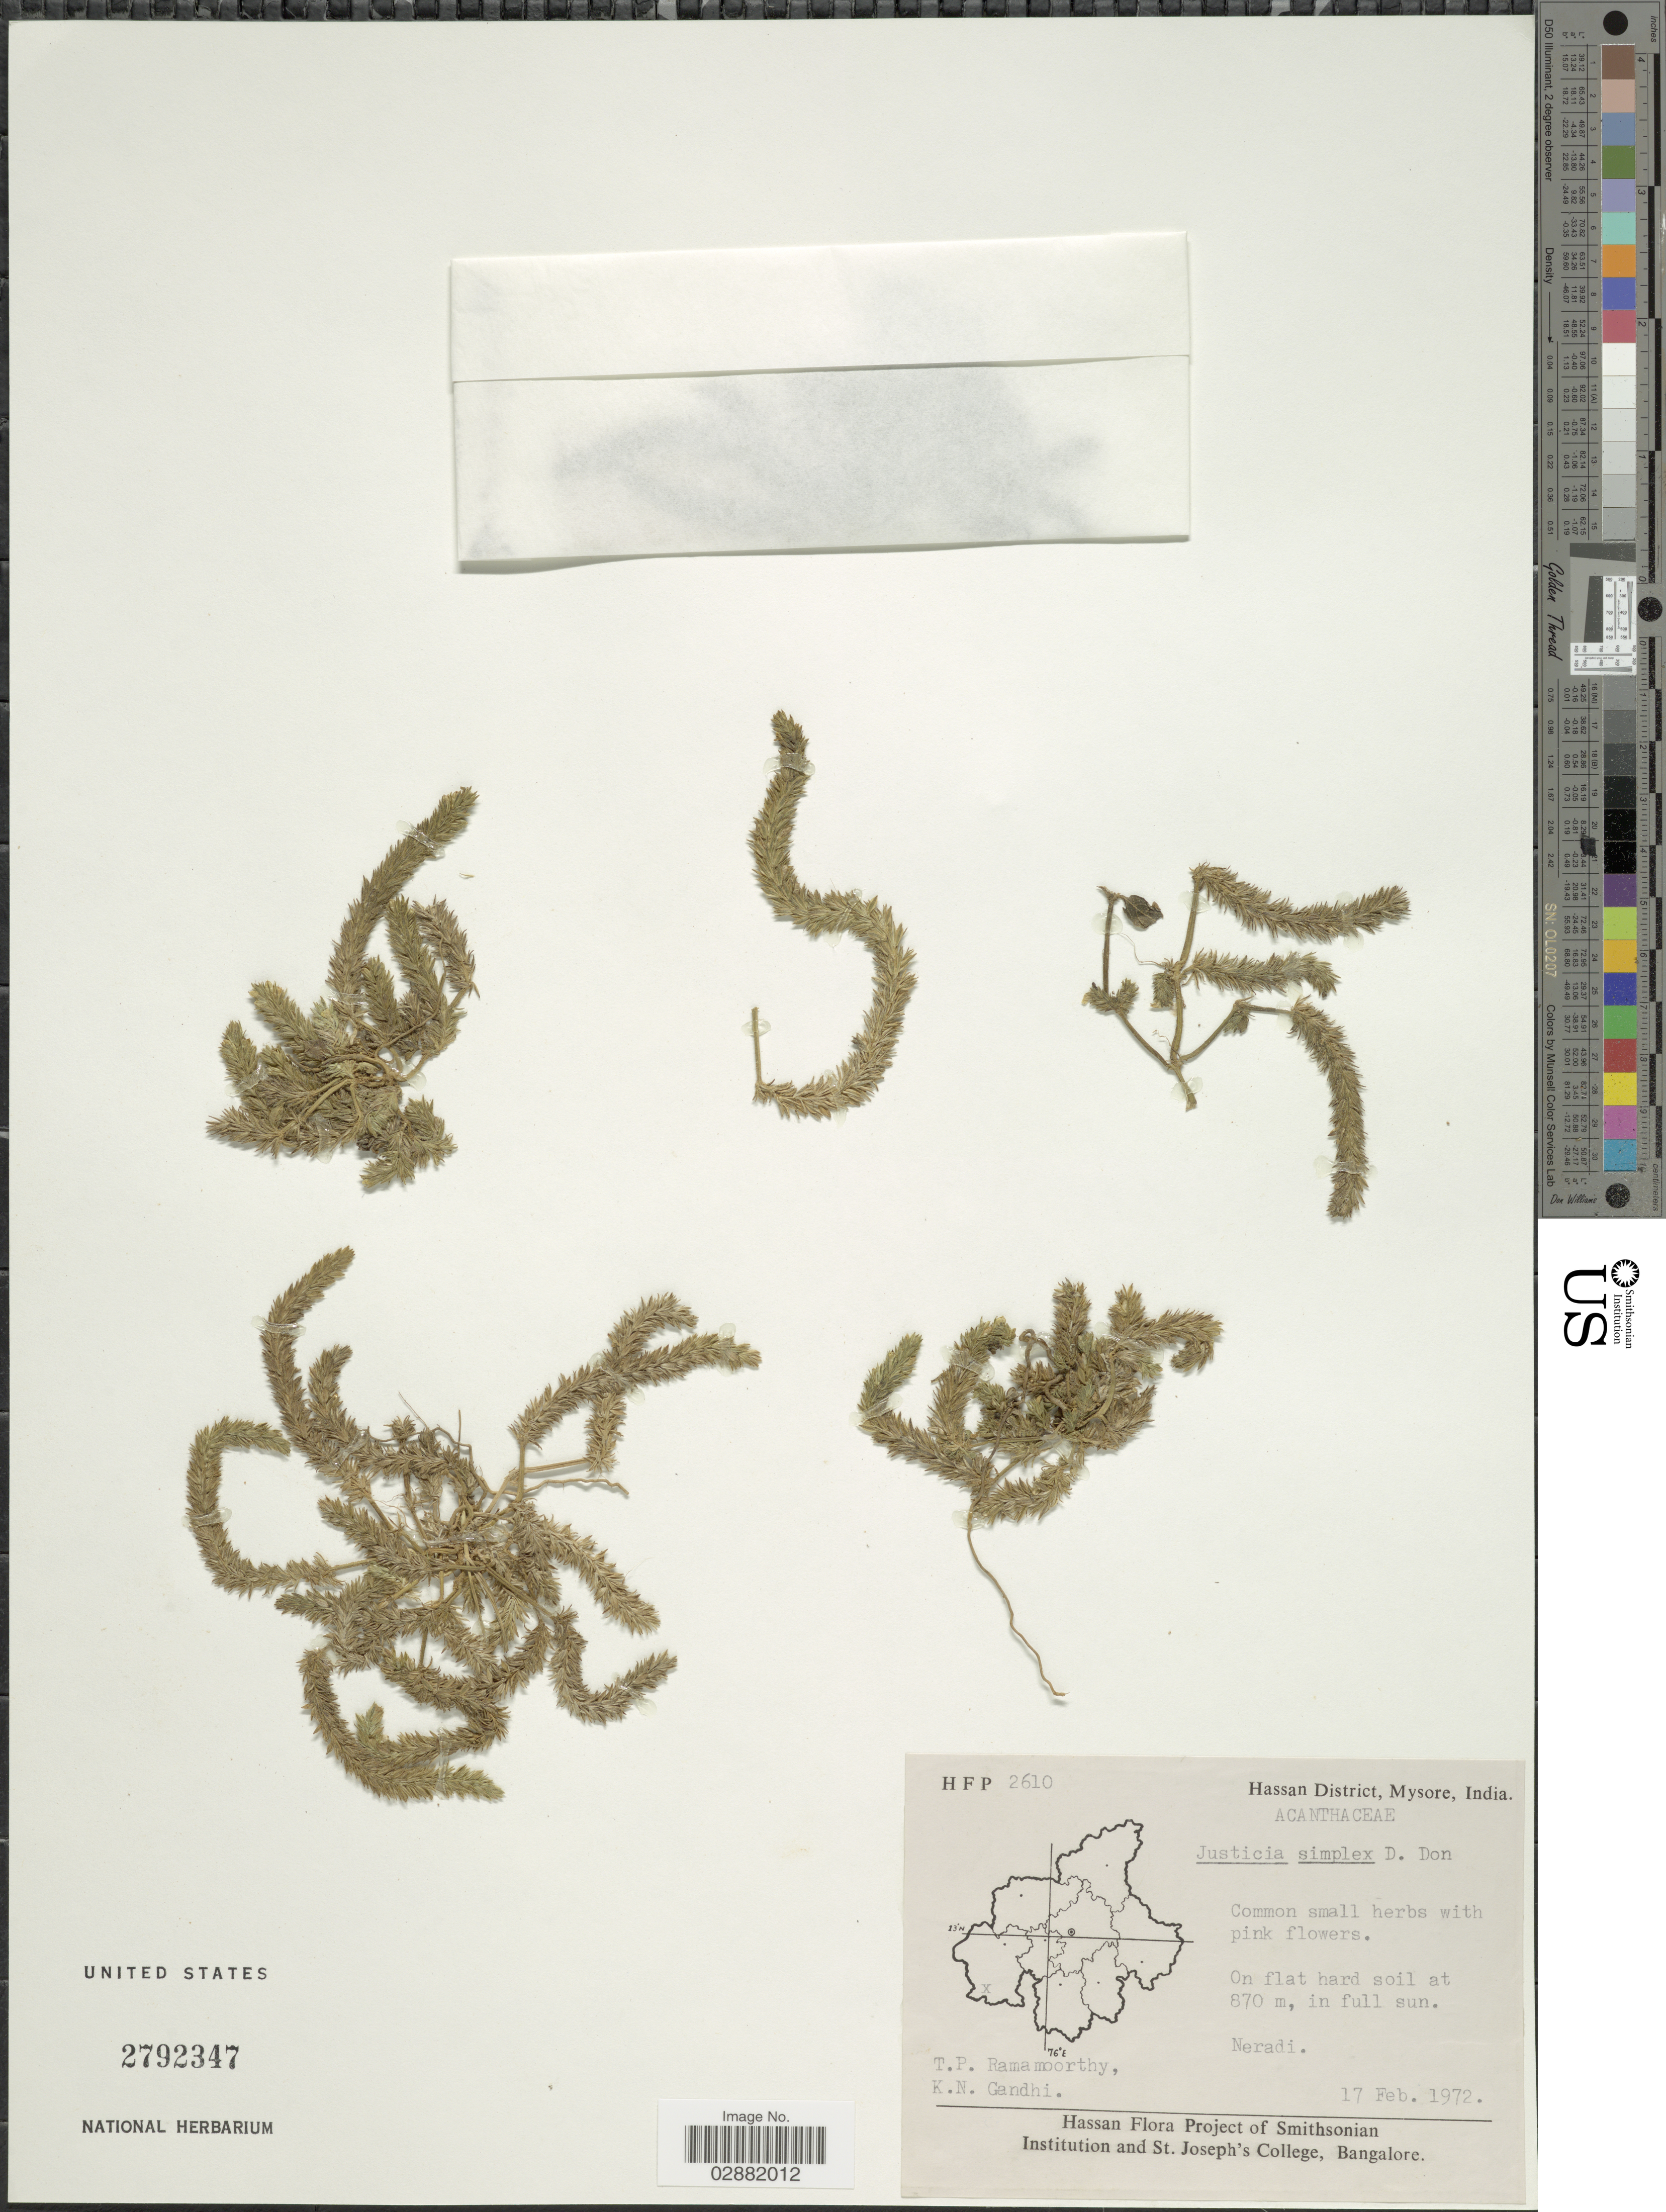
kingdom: Plantae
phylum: Tracheophyta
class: Magnoliopsida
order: Lamiales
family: Acanthaceae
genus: Justicia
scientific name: Justicia simplex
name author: D. Don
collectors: T. P. Ramamoorthy & K. N. Gandhi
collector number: HFP2610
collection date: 1972-02-17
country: India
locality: Hassan District, Mysore, Neradi.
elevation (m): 870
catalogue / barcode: US 2792347